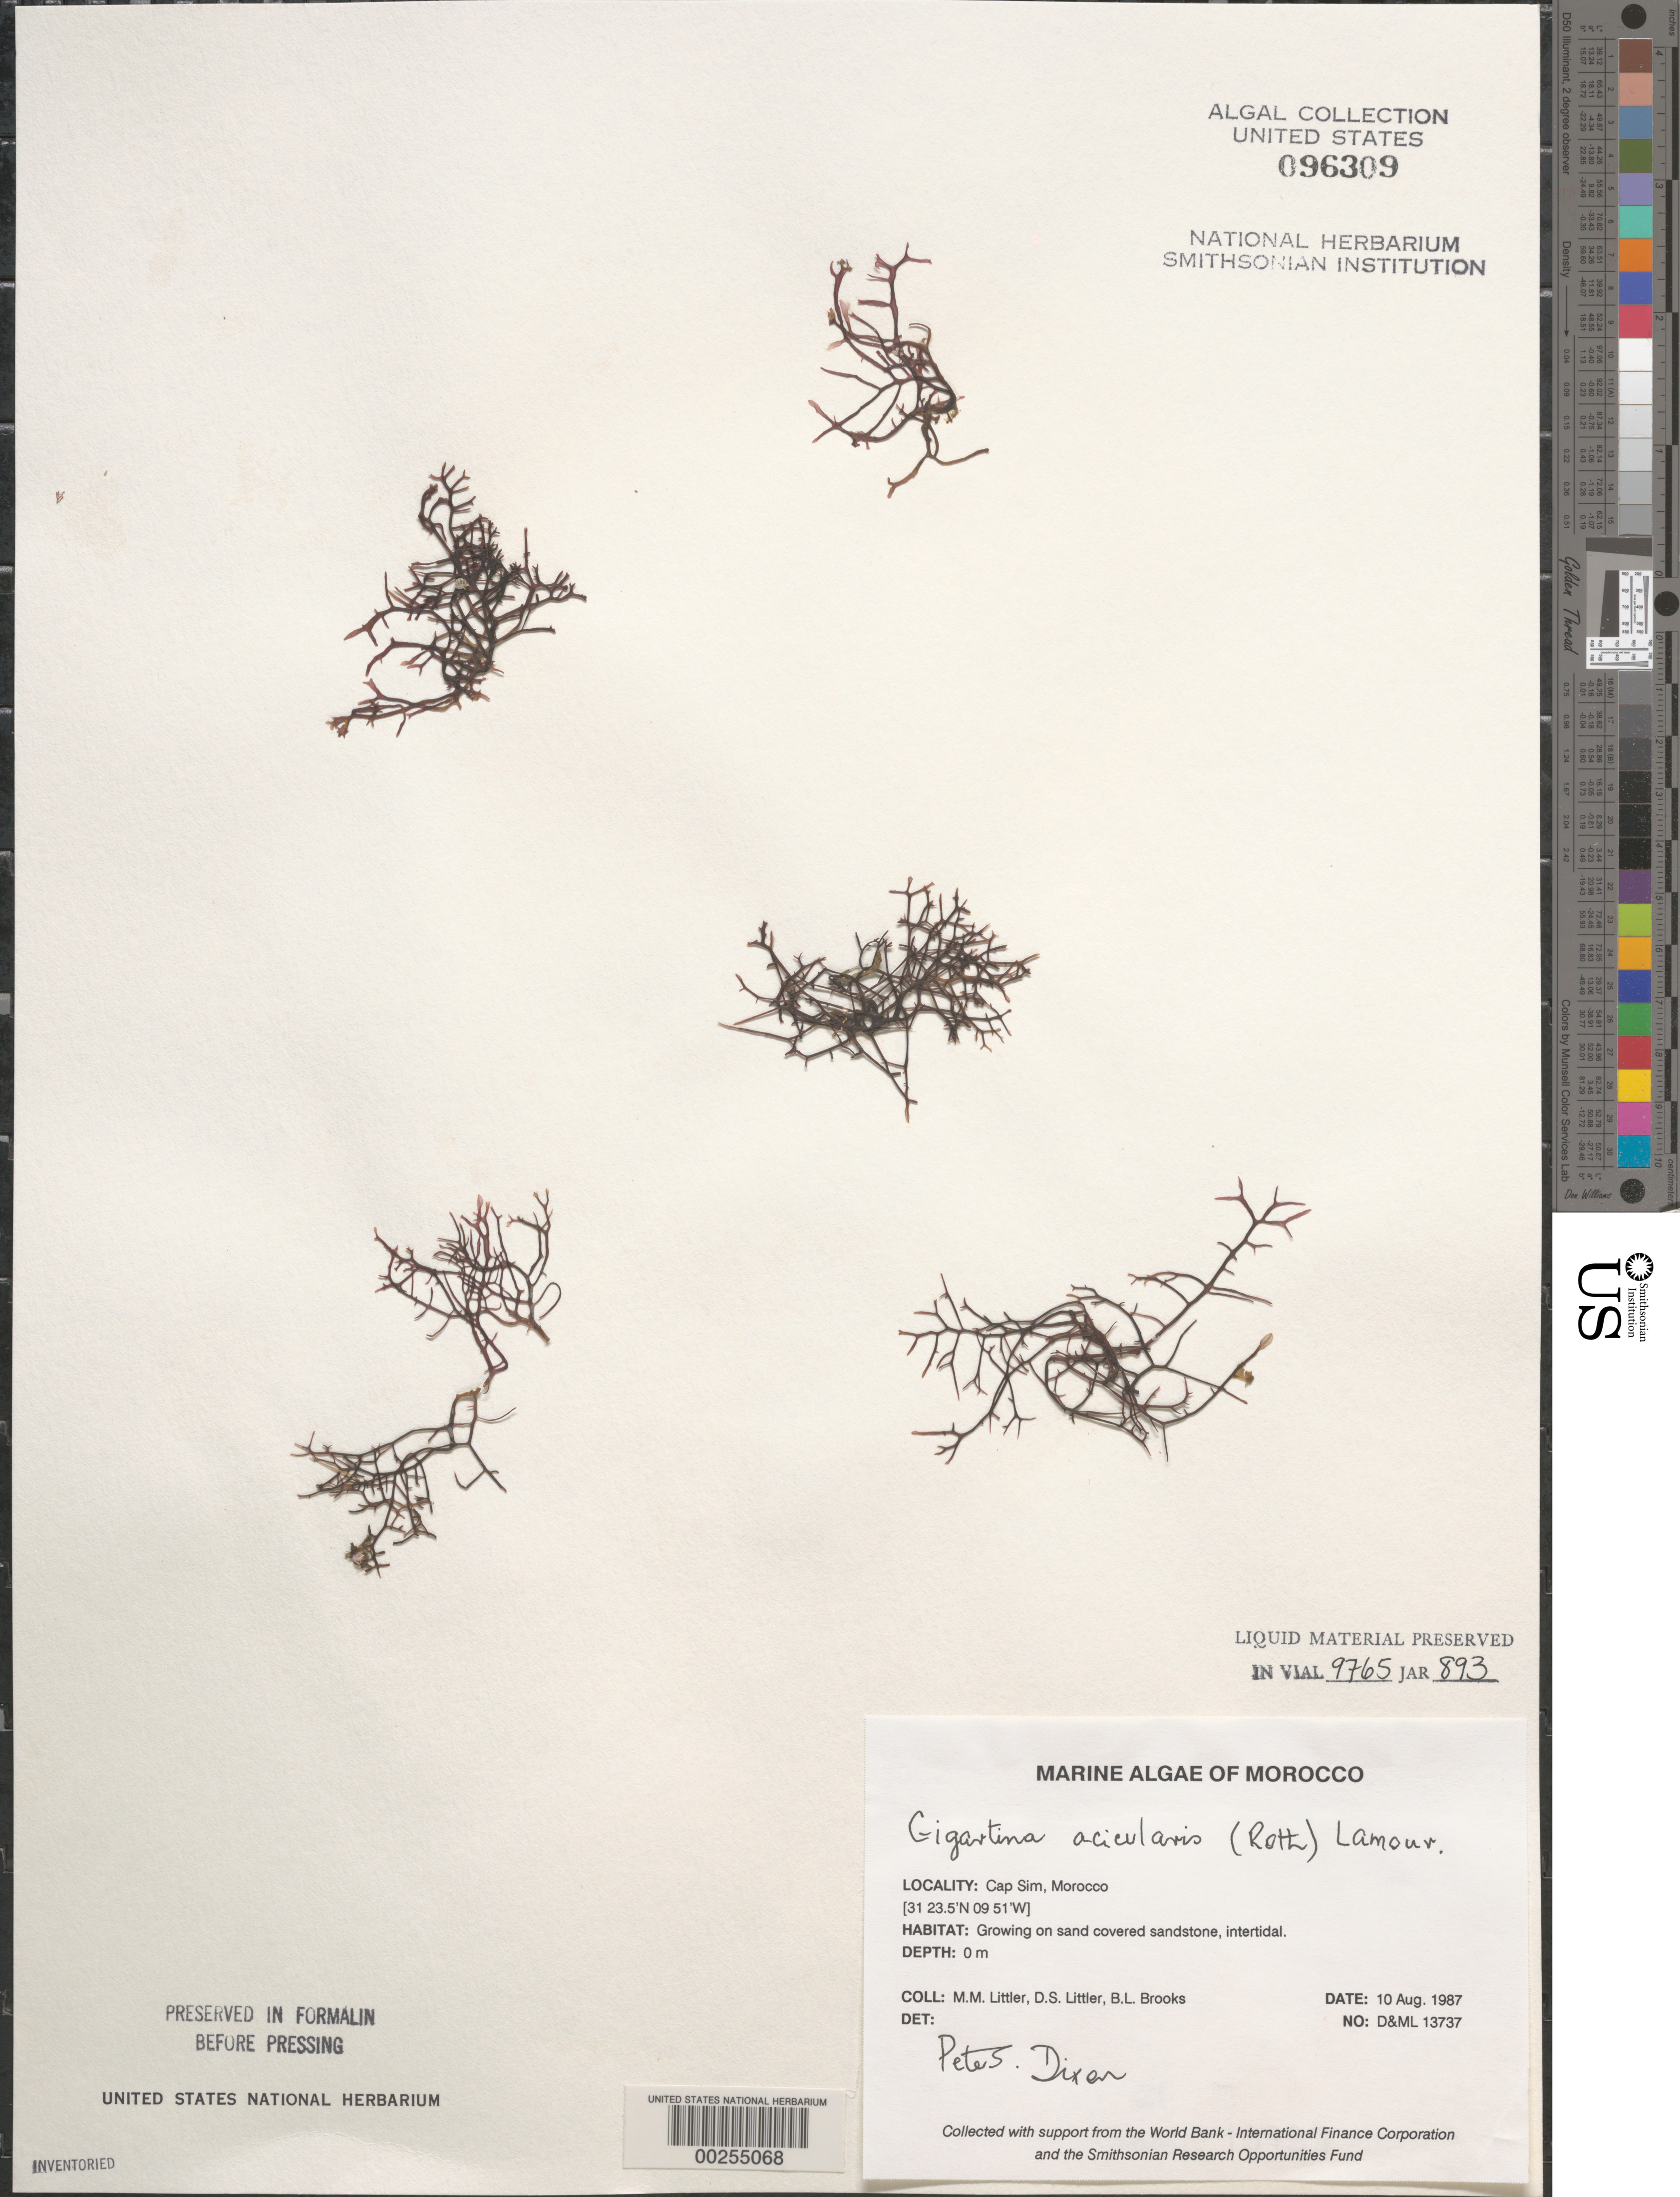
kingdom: Plantae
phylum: Rhodophyta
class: Florideophyceae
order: Gigartinales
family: Gigartinaceae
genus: Chondracanthus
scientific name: Chondracanthus acicularis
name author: (Roth) Fredericq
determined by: Algae name updating Project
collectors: M. M. Littler, D. S. Littler & B. Brooks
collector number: D&ML 13737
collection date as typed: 10 Aug 1987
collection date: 1987-08-10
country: Morocco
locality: Cap Sim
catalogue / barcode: US 96309